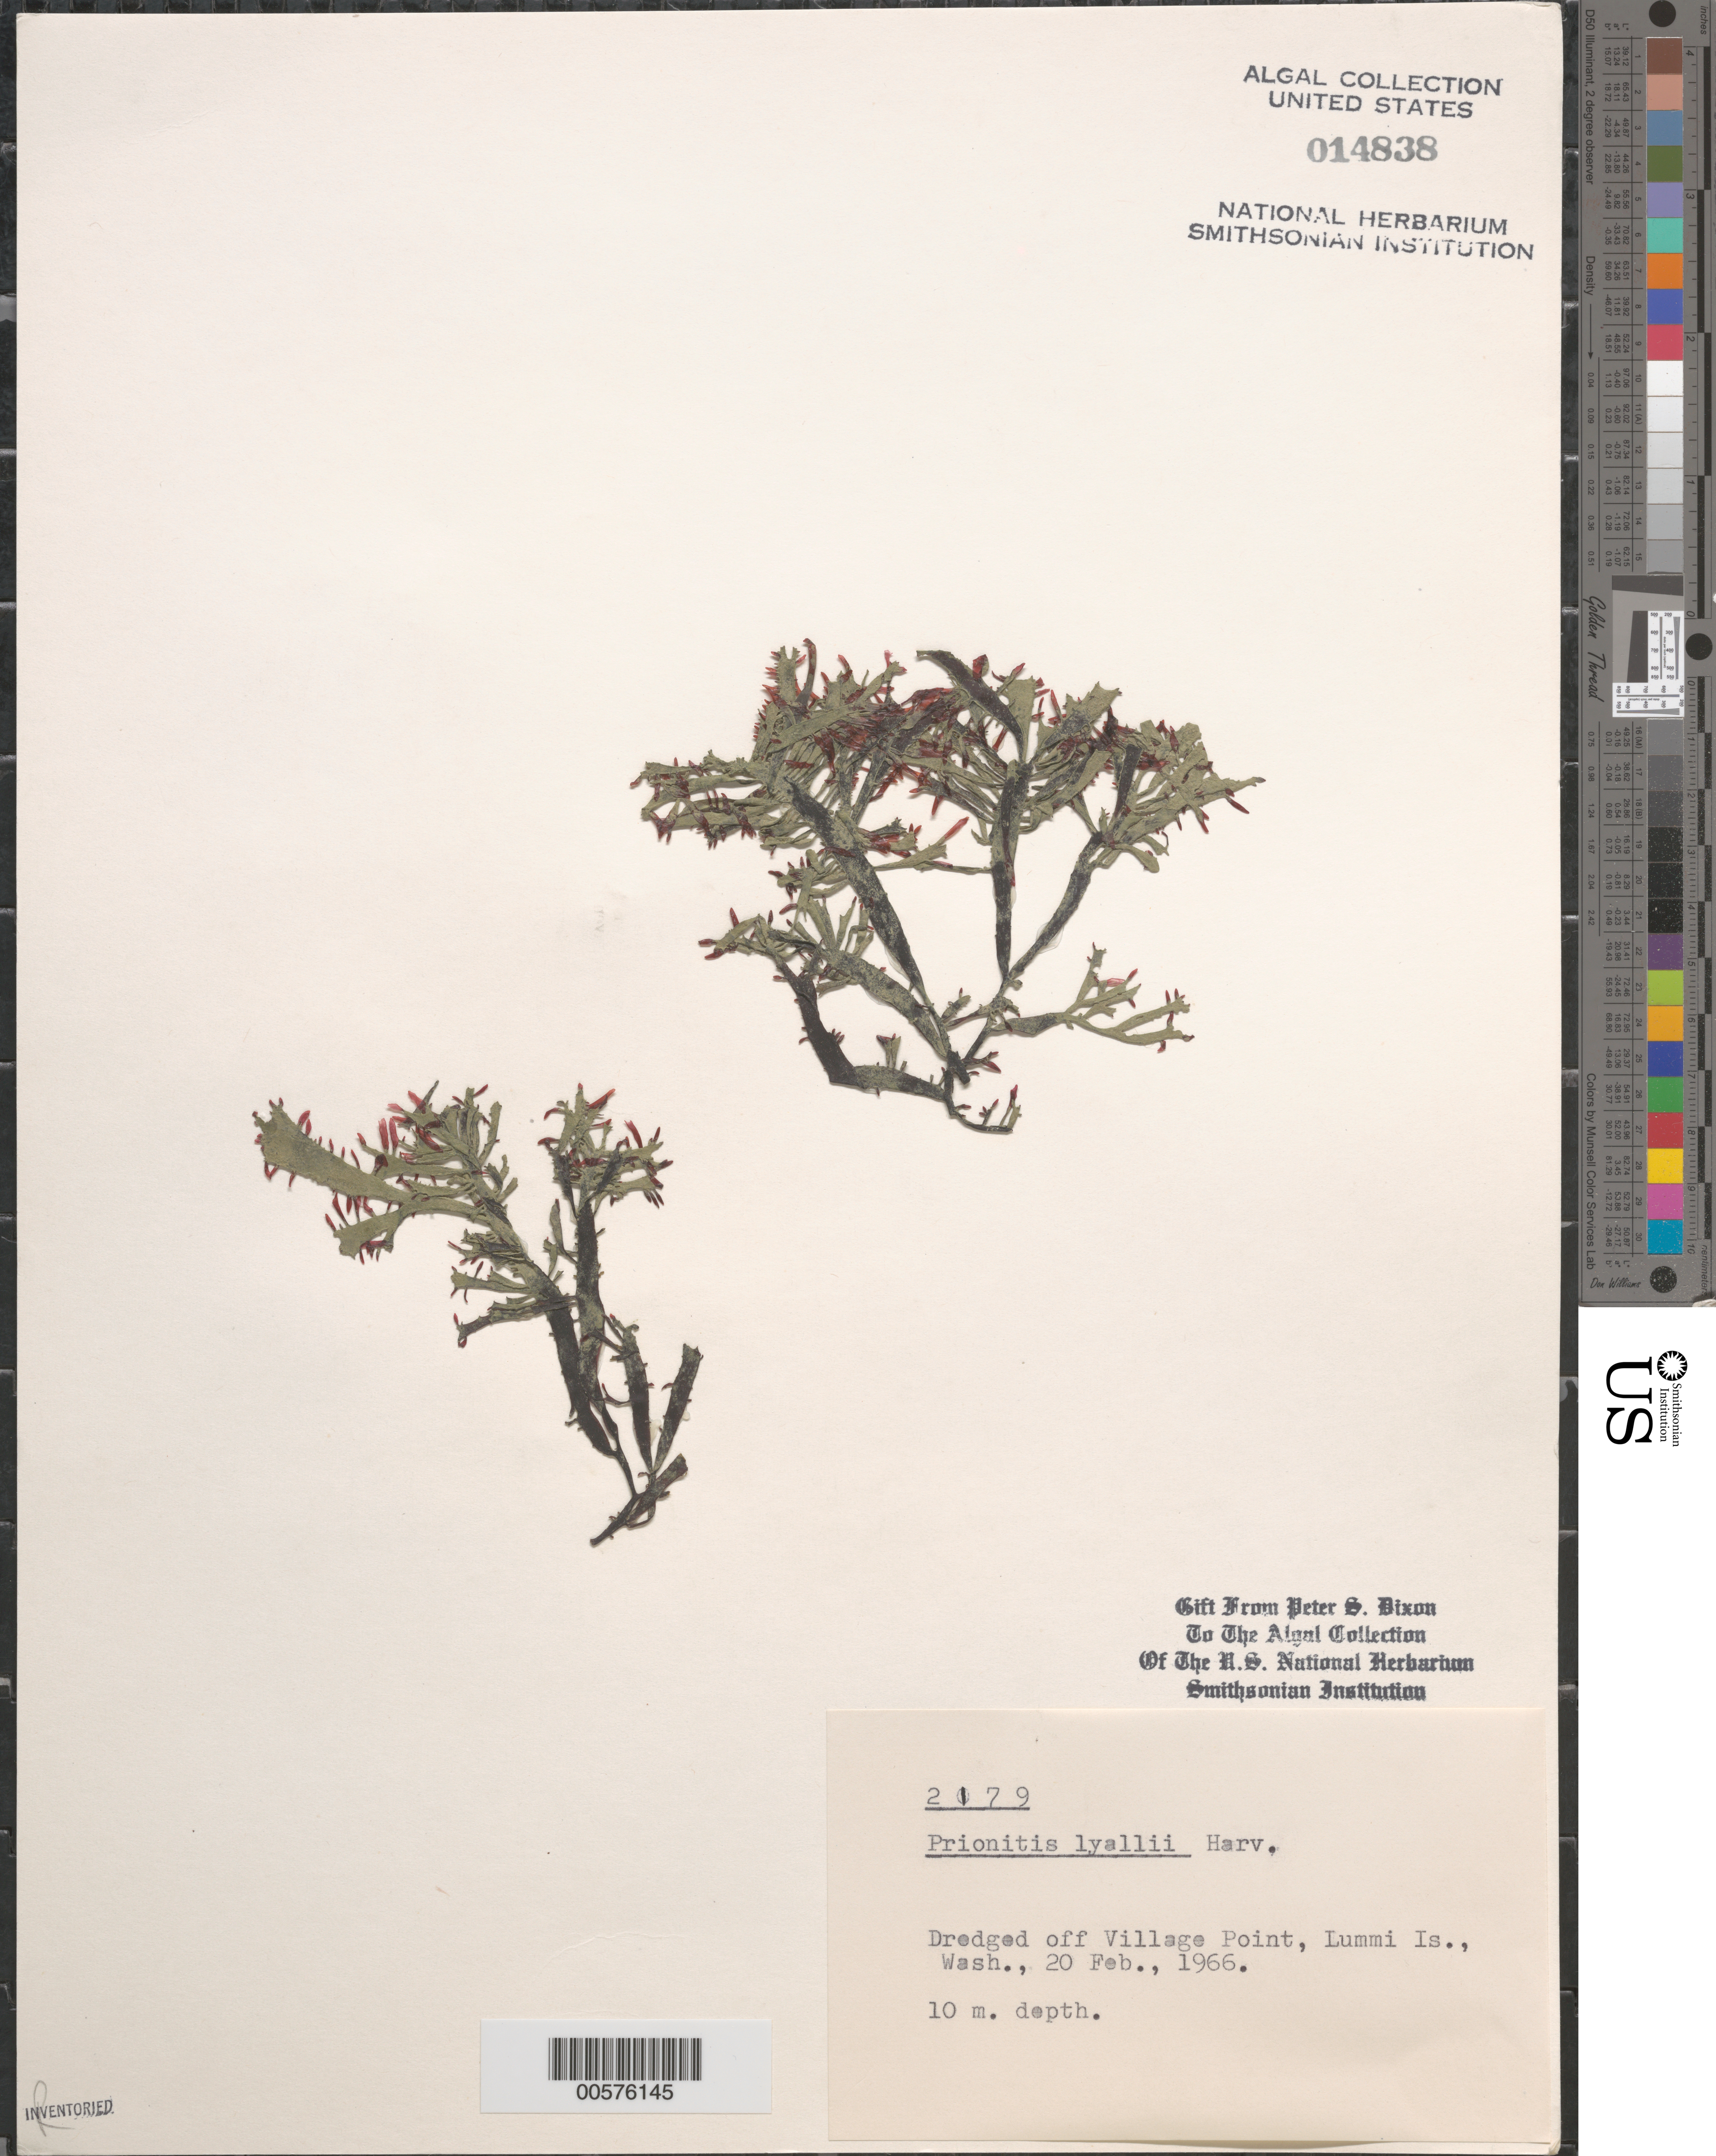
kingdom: Plantae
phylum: Rhodophyta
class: Florideophyceae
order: Cryptonemiales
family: Cryptonemiaceae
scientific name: Prionitis sternbergii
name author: (C. Agardh) J. Agardh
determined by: Algae name updating Project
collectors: P. S. Dixon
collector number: PSD 2179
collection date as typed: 20 Feb 1966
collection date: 1966-02-20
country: United States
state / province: Washington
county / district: Whatcom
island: Lummi Island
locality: Off Village Point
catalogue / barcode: US 14838